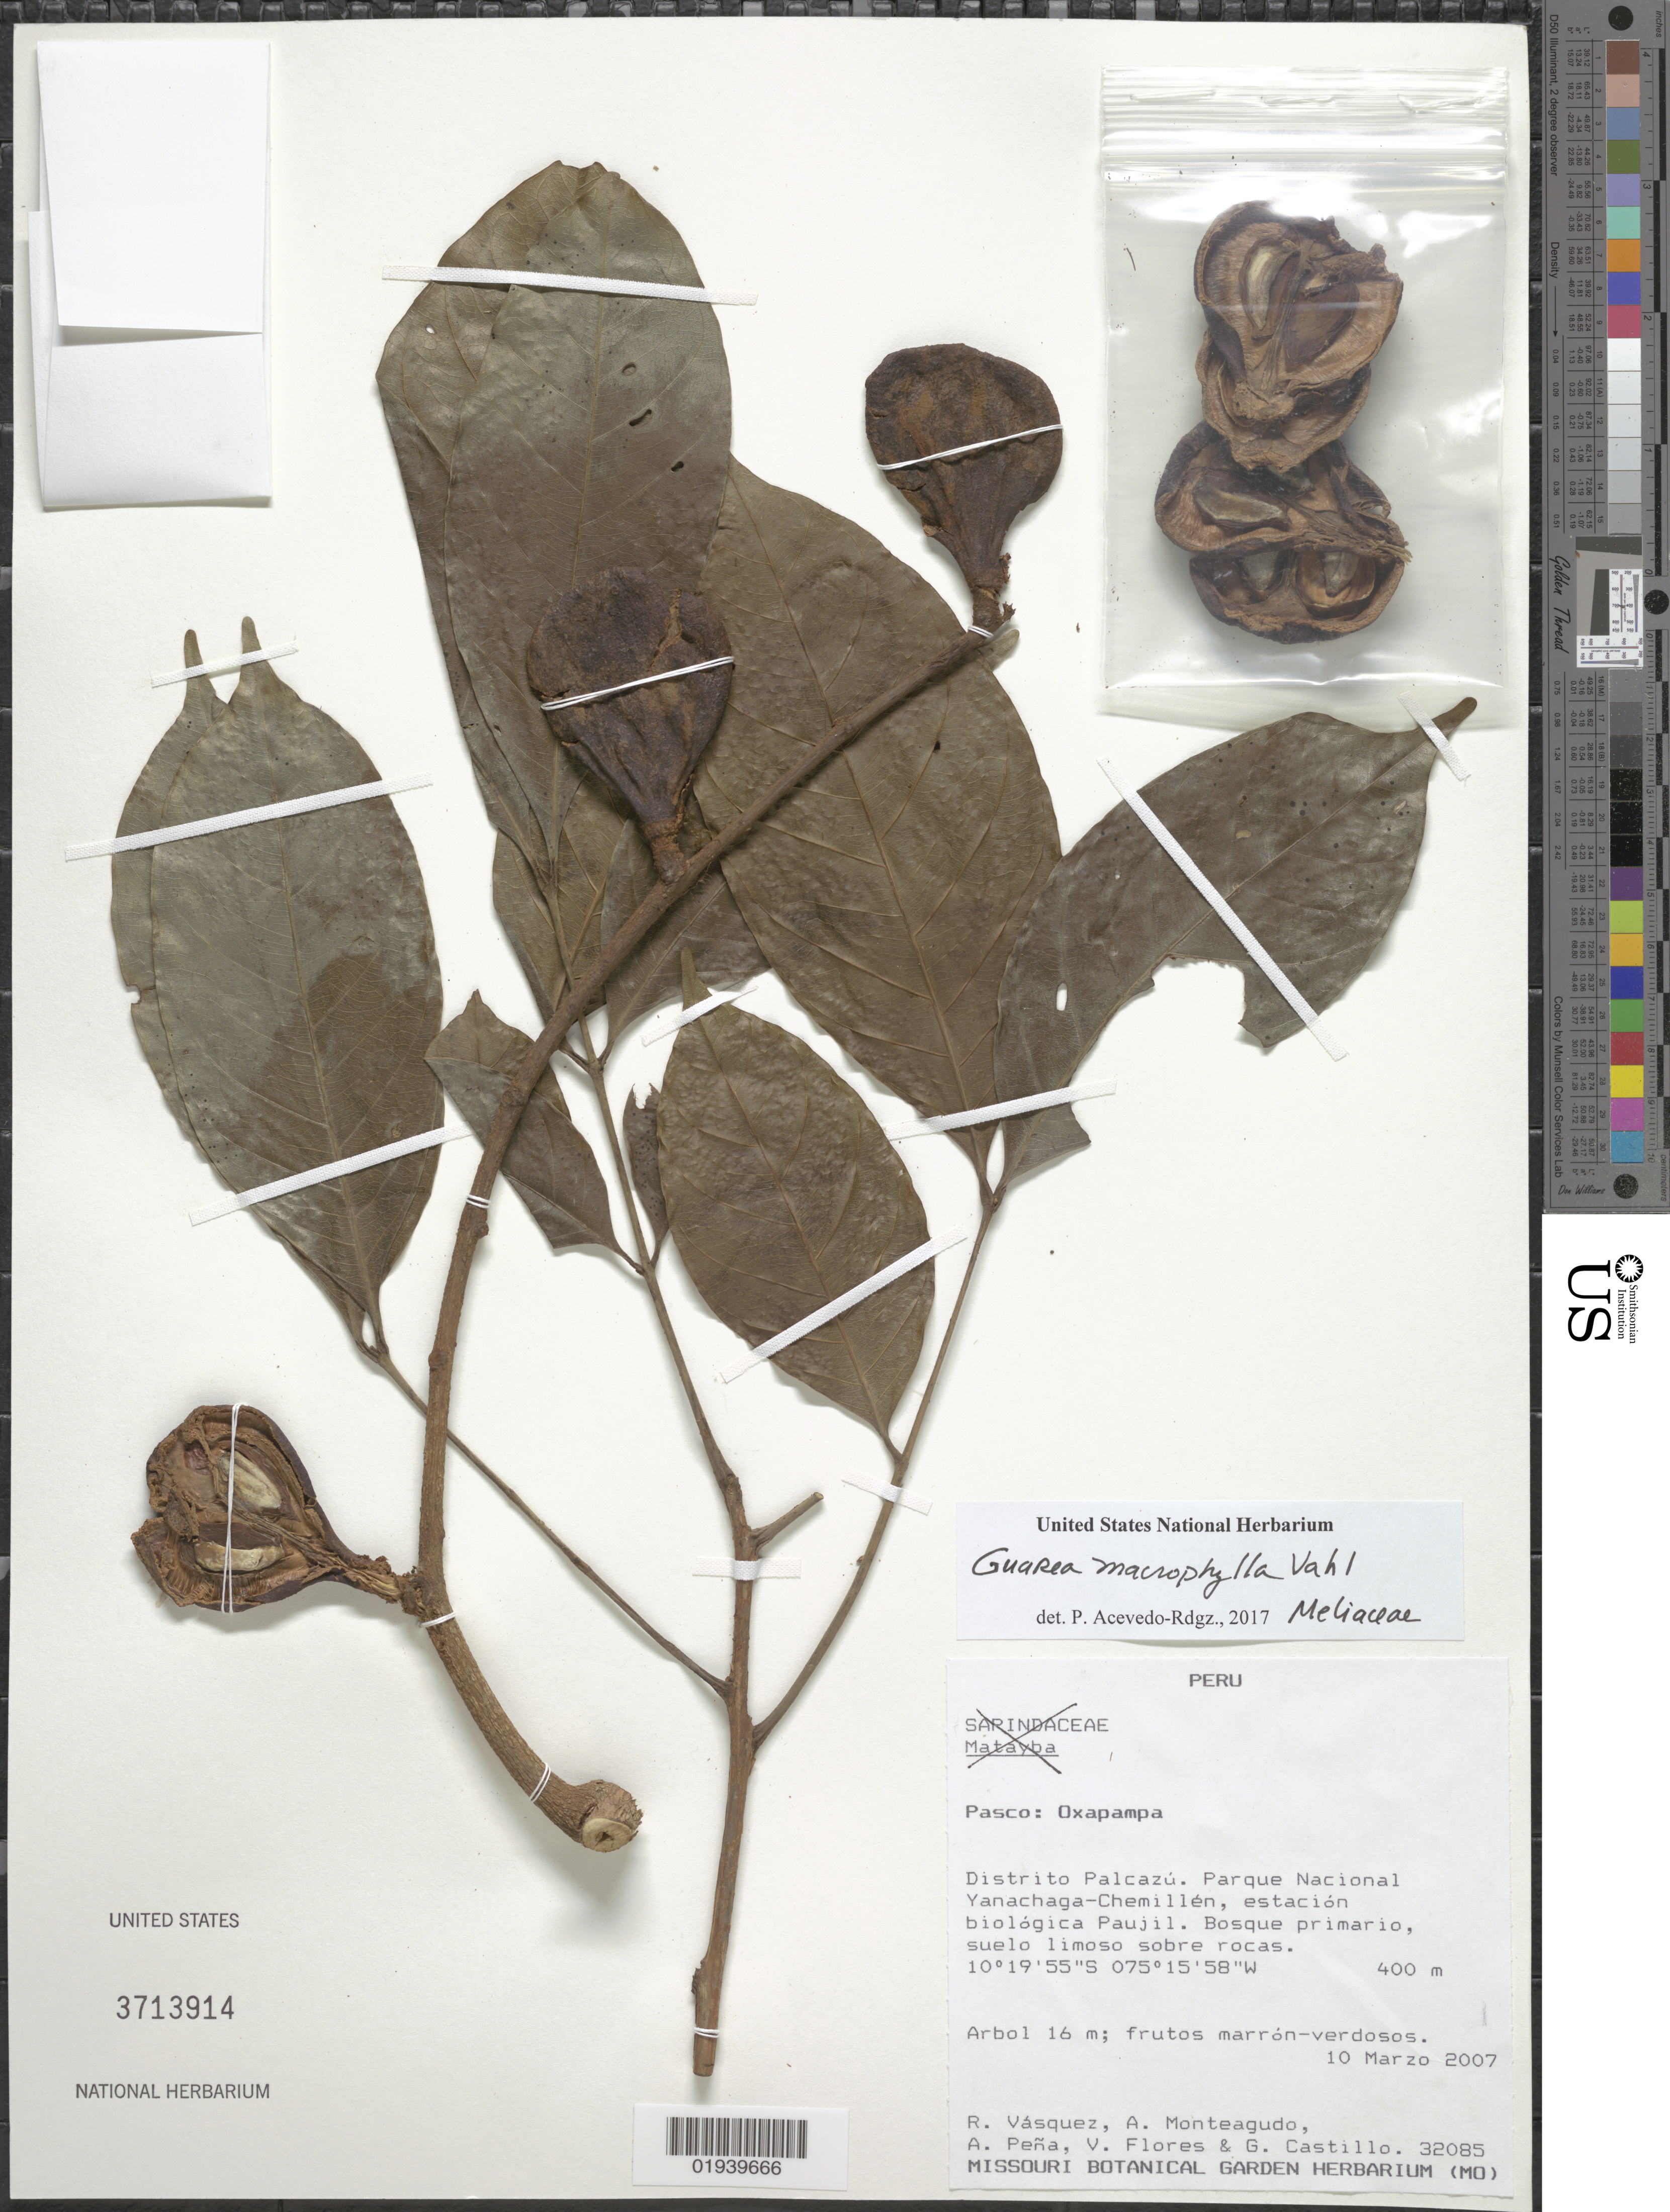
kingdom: Plantae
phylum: Tracheophyta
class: Magnoliopsida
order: Sapindales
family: Meliaceae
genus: Guarea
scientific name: Guarea macrophylla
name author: Vahl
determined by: Acevedo-Rodríguez, P., (BOT), Smithsonian Institution - National Museum of Natural History (UNITED STATES)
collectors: R. Vásquez M., A. Monteagudo, A. Pena, V. Flores & G. Castillo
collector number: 32085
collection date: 2007-03-10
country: Peru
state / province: Pasco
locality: Oxapampa. Distrito Palcazú. Parque Nacional Yanachaga-Chemillén, estación biológica Paujil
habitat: Bosque primario, suelo limoso sobre rocas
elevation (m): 400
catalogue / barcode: US 3713914